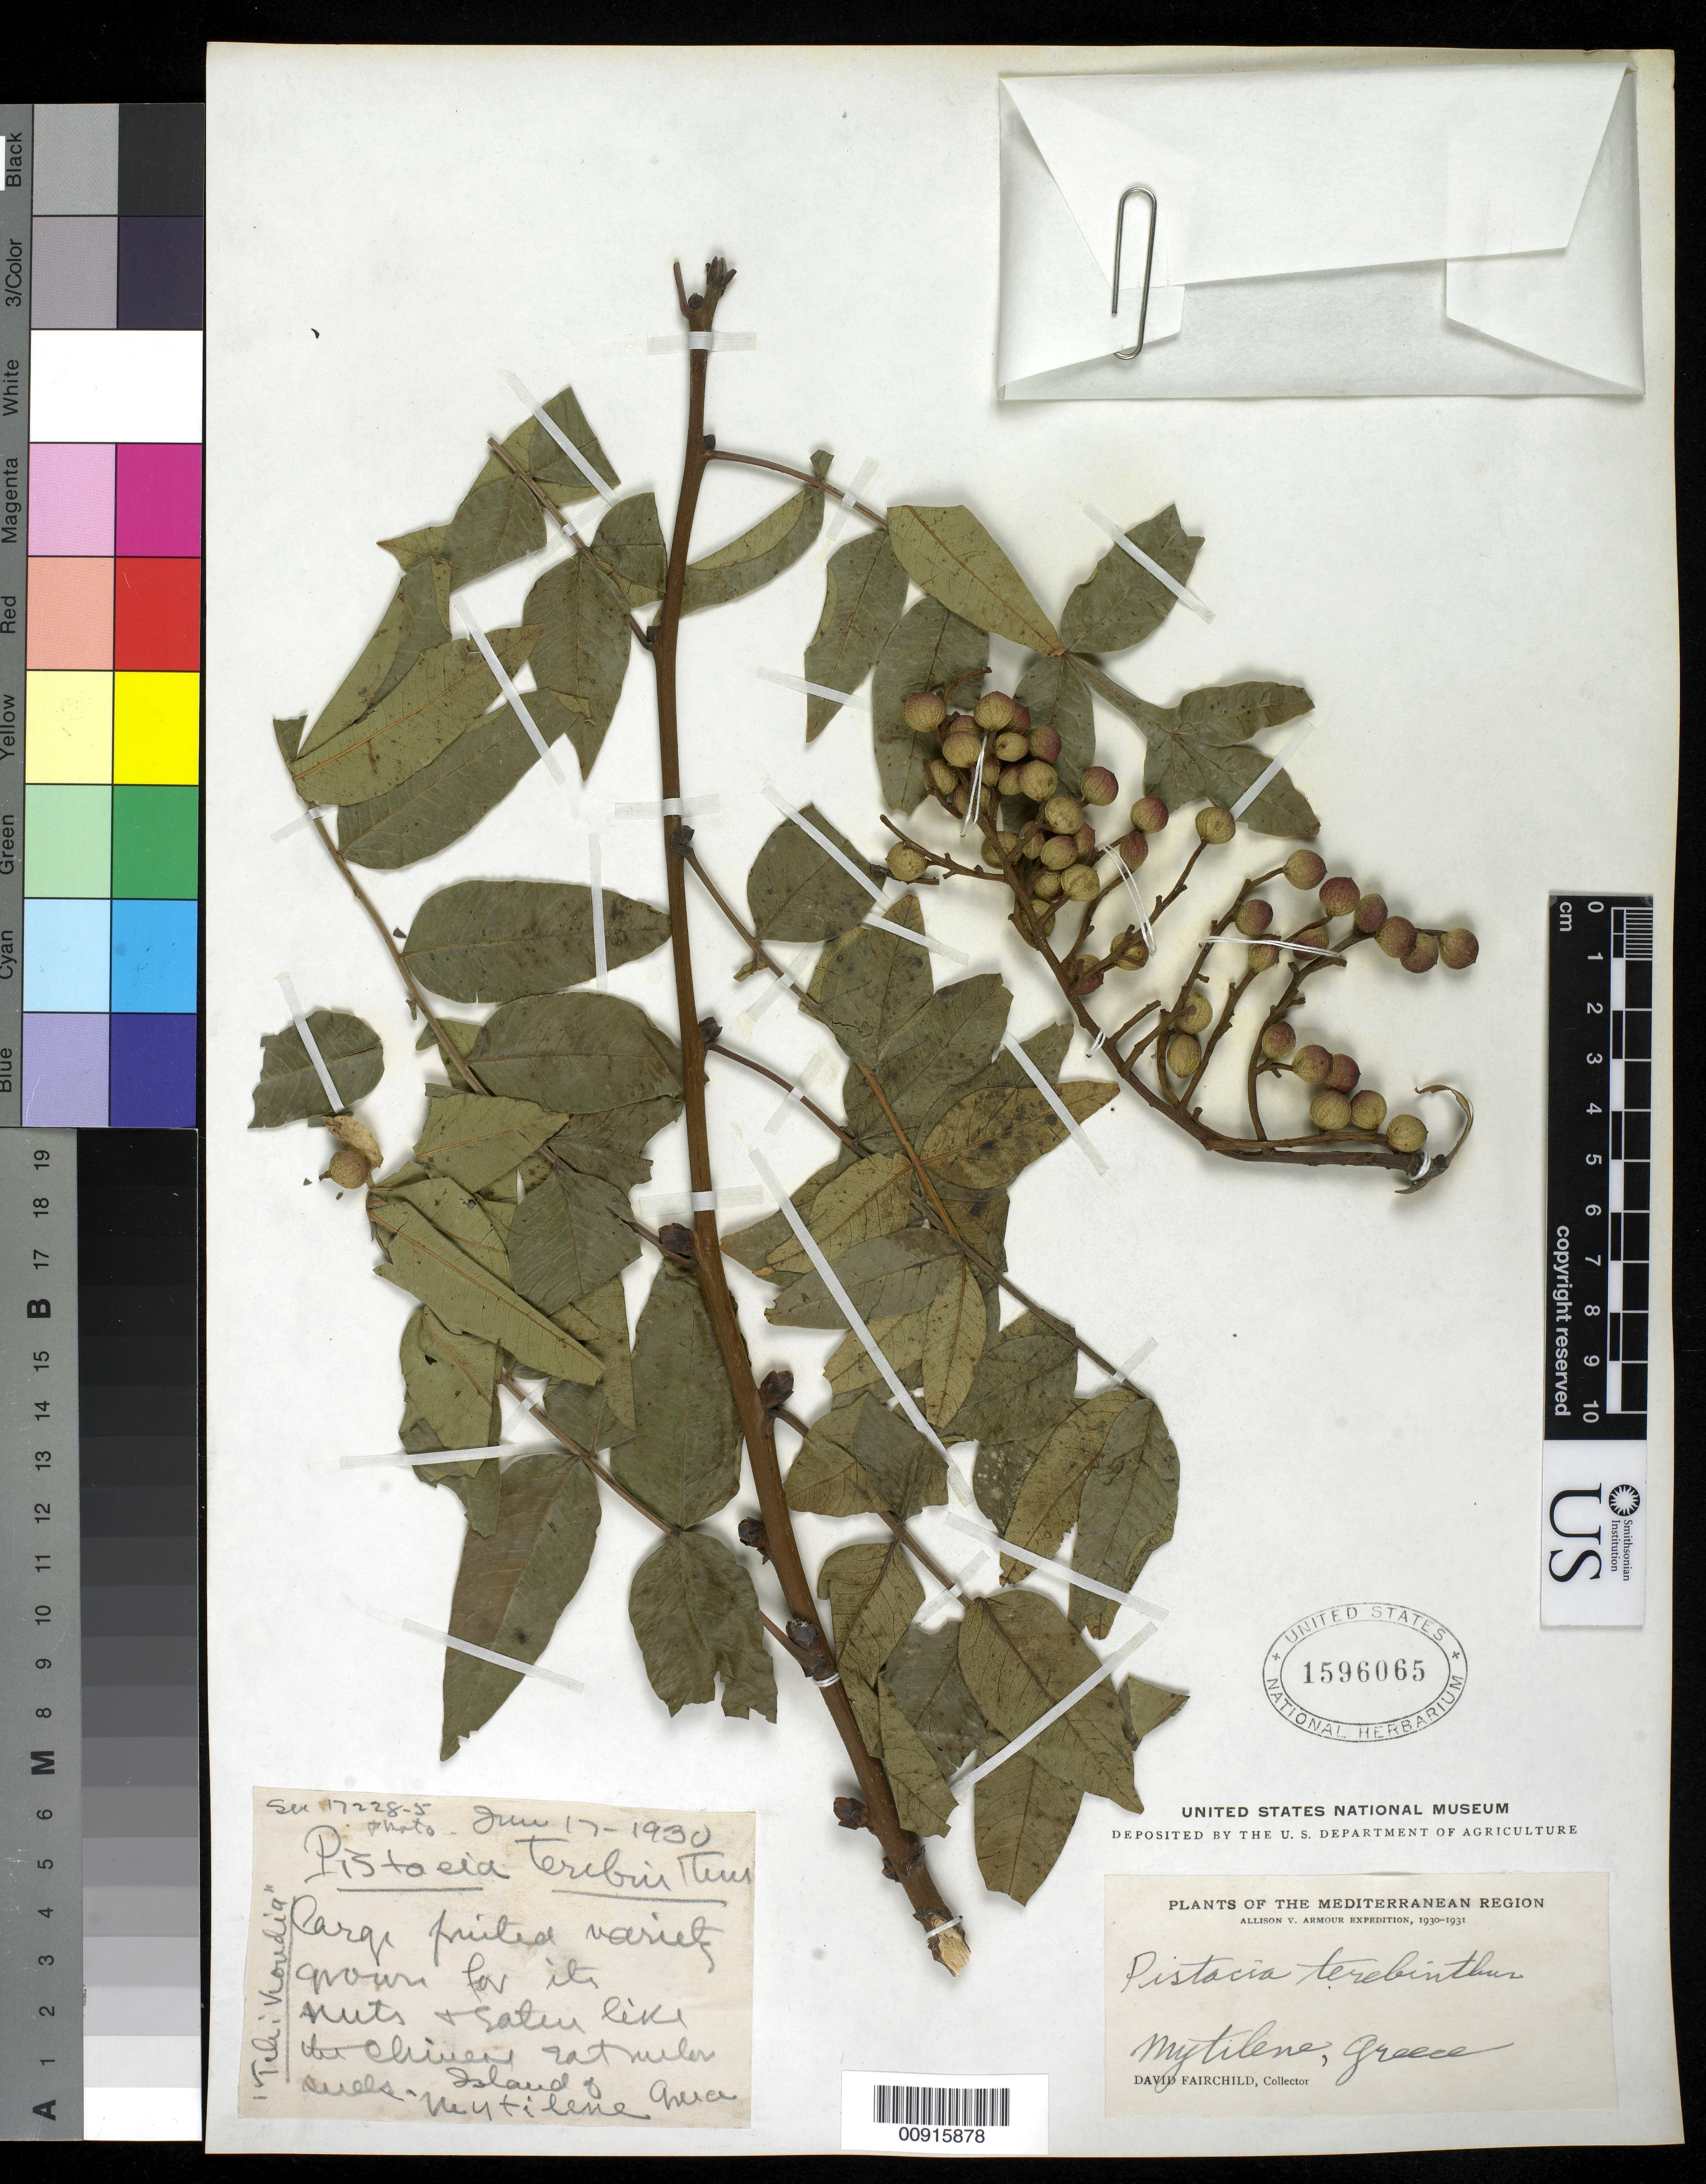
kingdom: Plantae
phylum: Tracheophyta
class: Magnoliopsida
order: Sapindales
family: Anacardiaceae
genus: Pistacia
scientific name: Pistacia vera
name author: L.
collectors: D. Fairchild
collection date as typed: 17 Jun 1930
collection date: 1930-06-17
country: Greece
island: Mytilene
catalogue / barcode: US 1596065